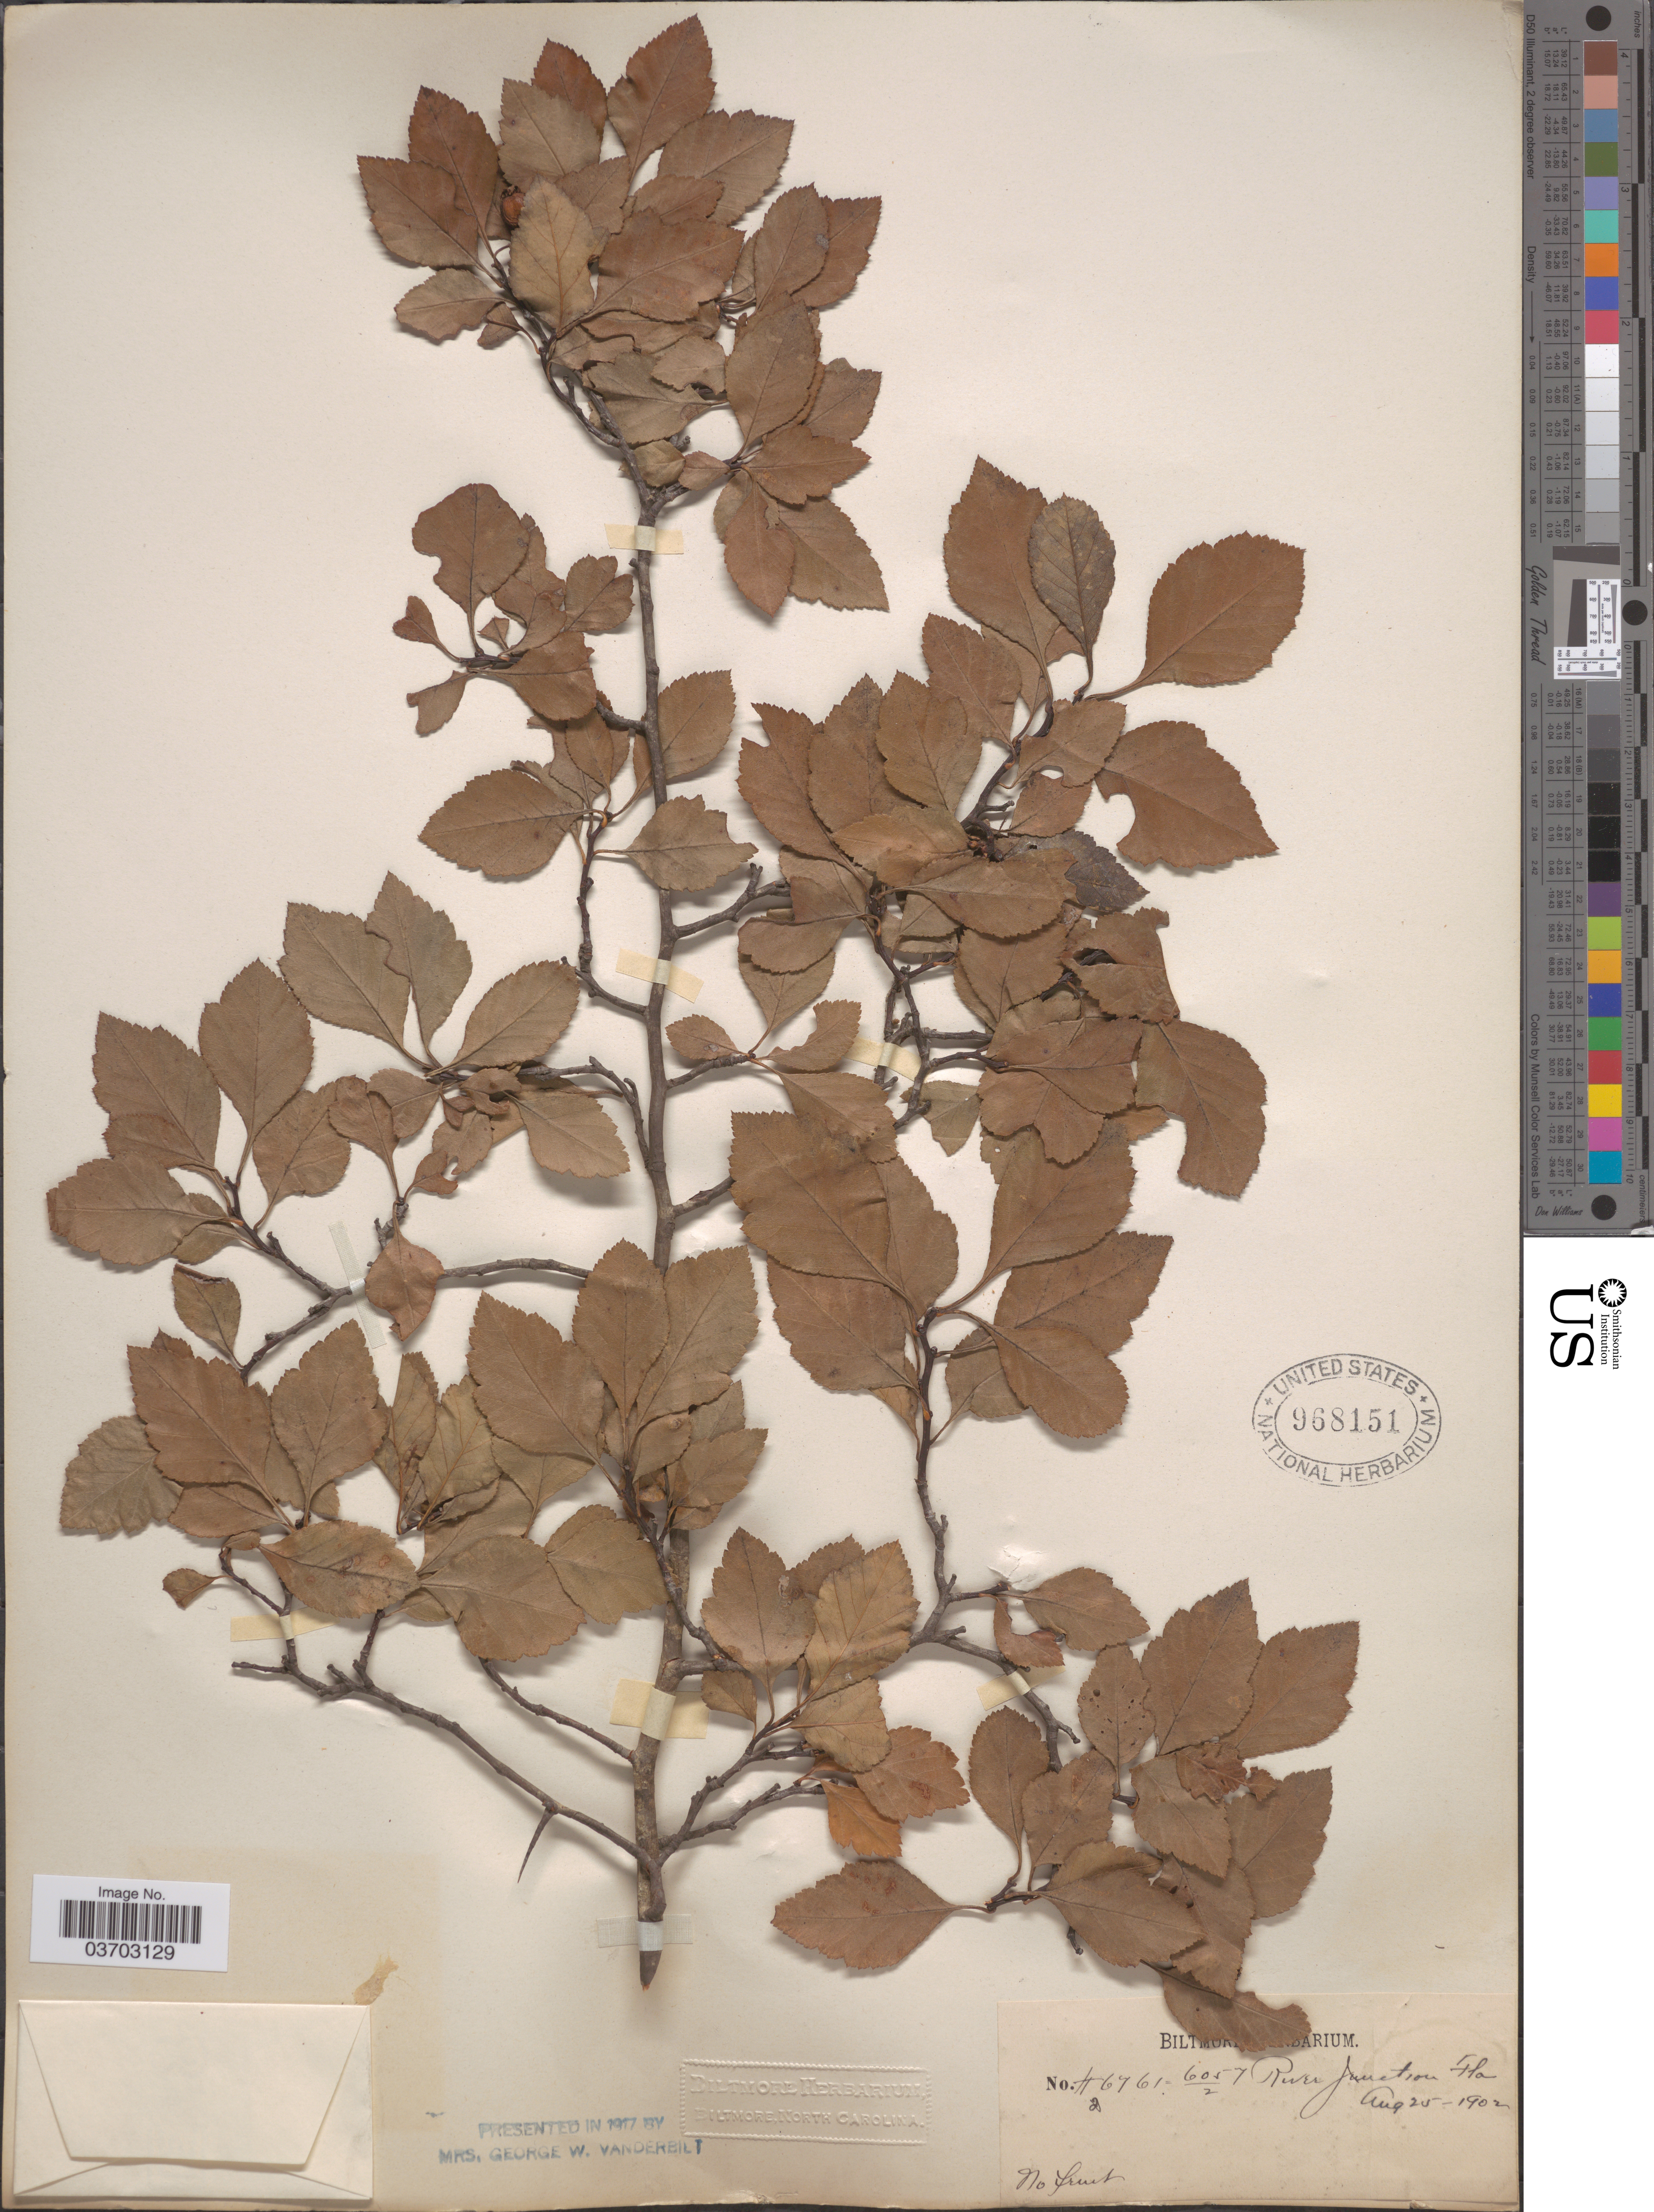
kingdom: Plantae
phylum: Tracheophyta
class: Magnoliopsida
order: Rosales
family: Rosaceae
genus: Crataegus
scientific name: Crataegus sp.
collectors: ex herb. Biltmore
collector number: H6761=6057/2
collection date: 1902-08-25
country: United States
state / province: Florida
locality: River Junction.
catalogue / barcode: US 968151